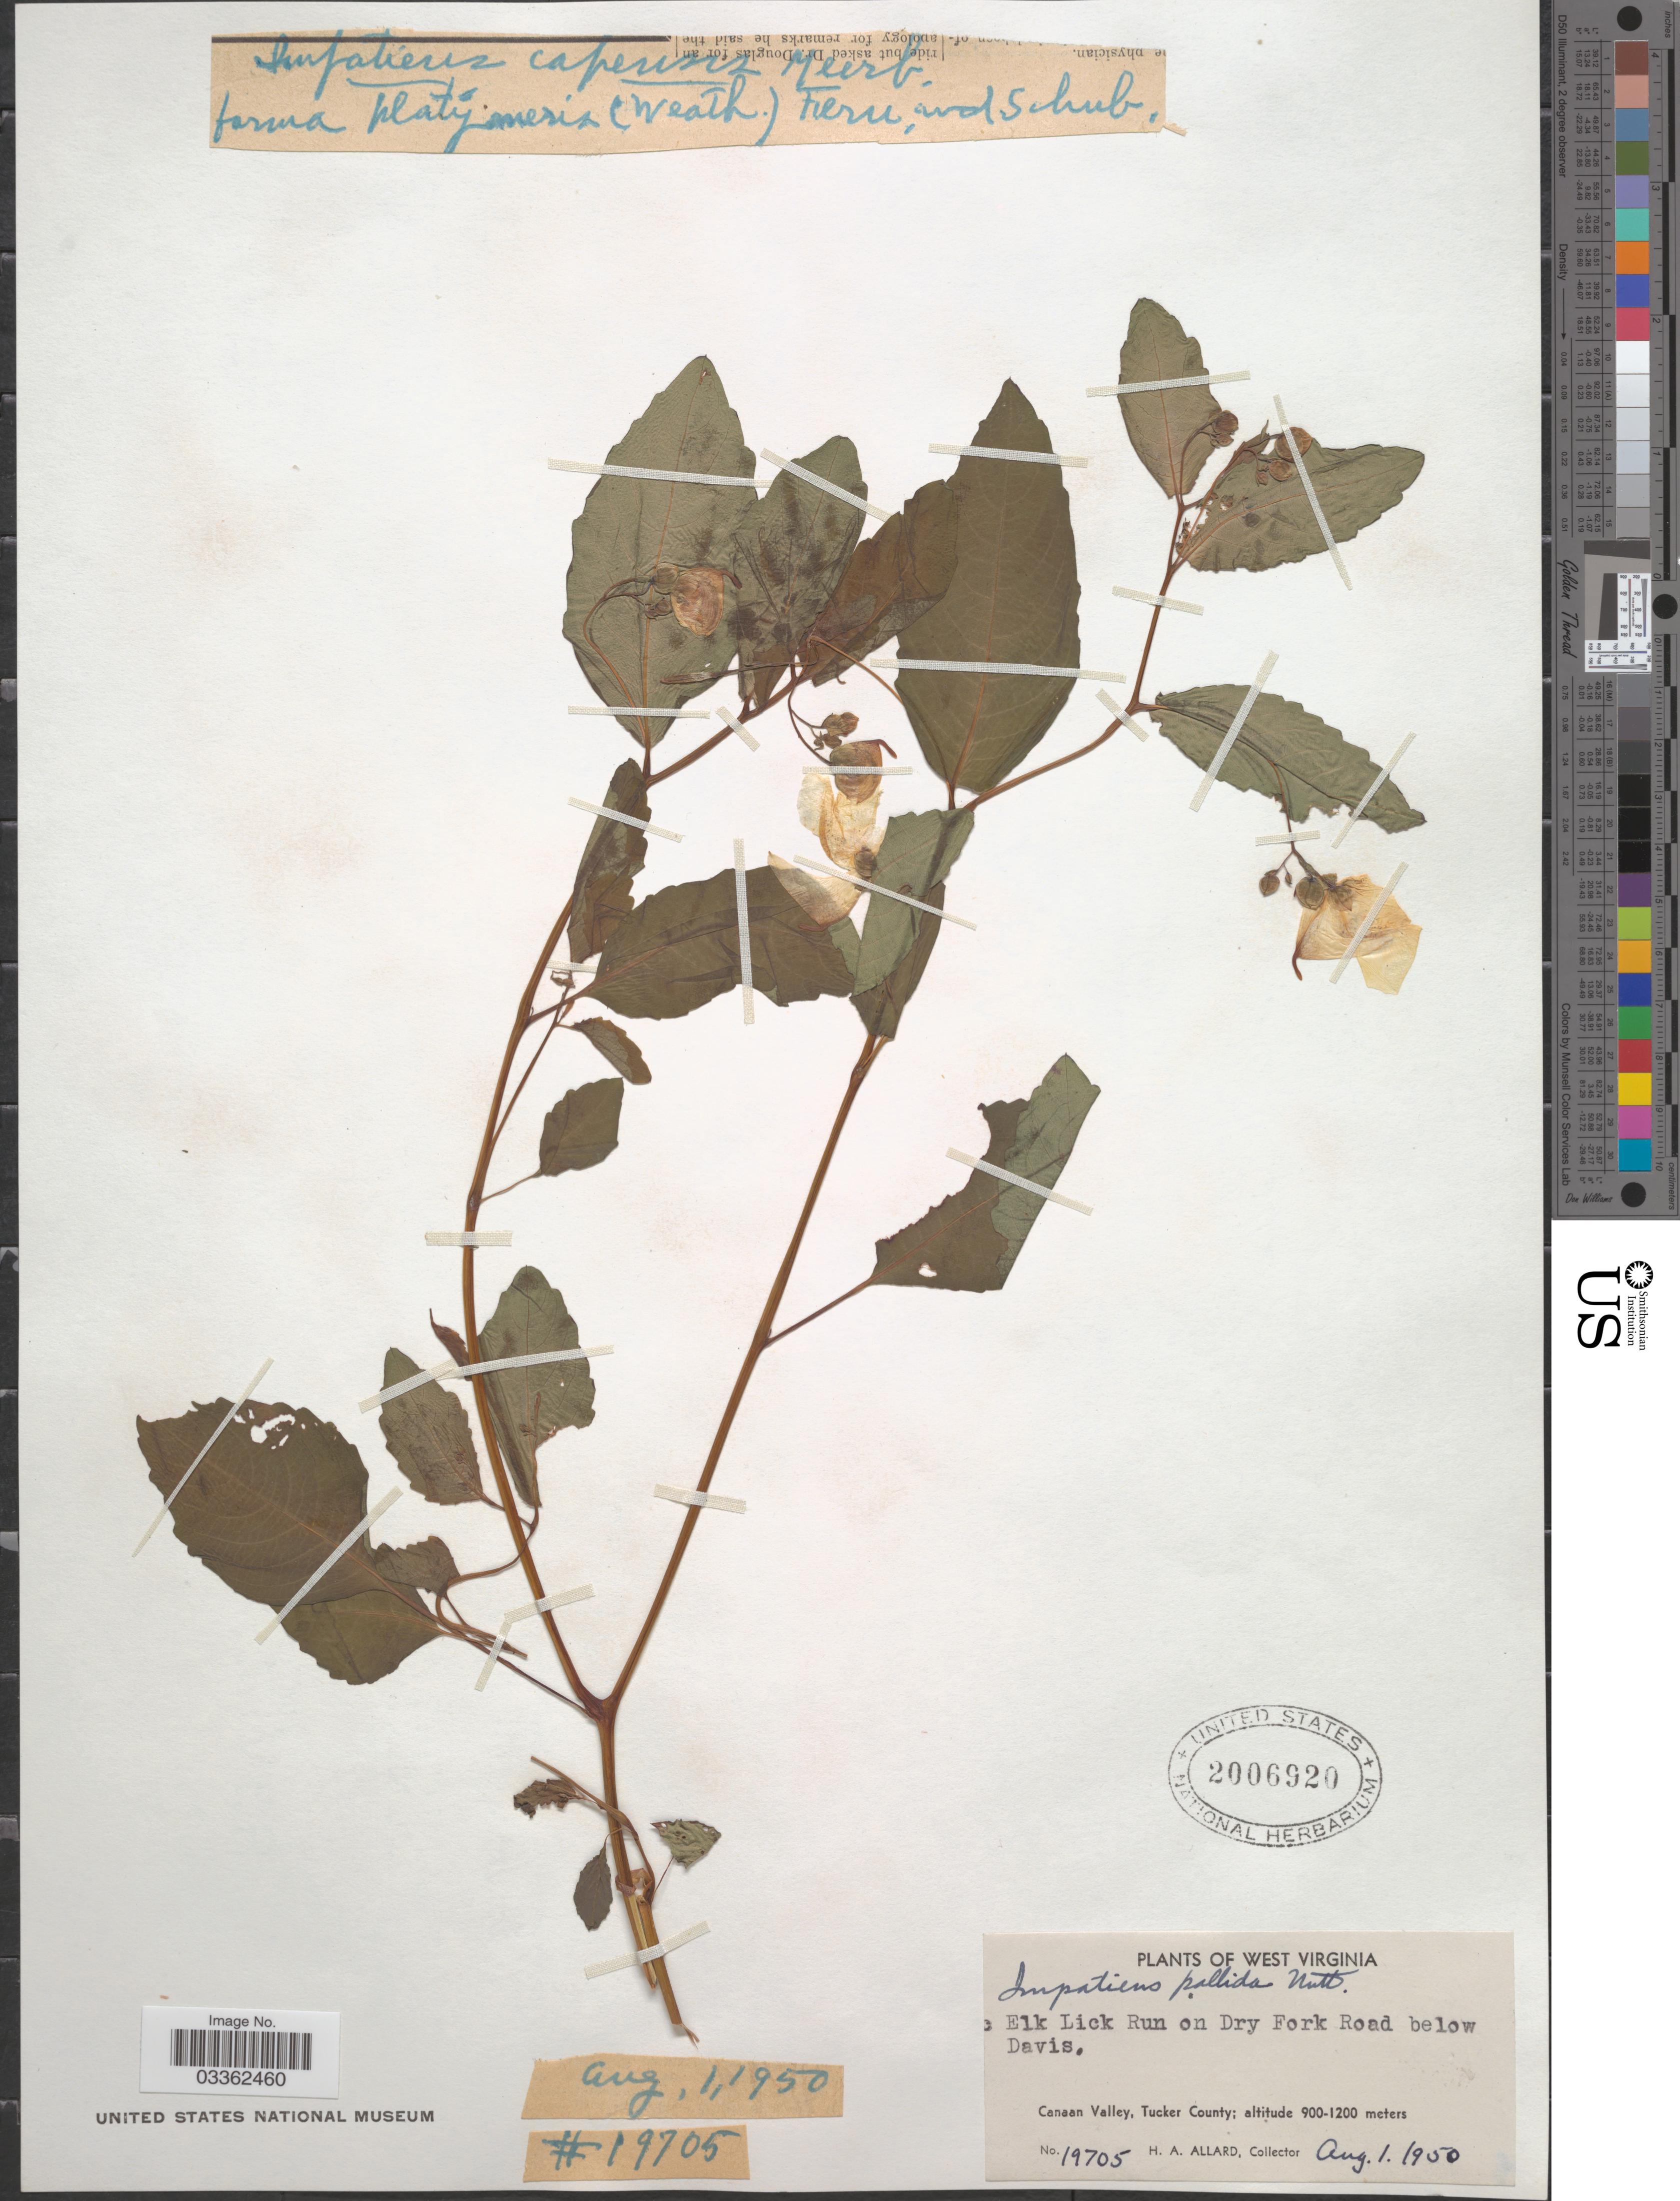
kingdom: Plantae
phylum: Tracheophyta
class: Magnoliopsida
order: Ericales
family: Balsaminaceae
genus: Impatiens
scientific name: Impatiens pallida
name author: Nutt.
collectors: H. A. Allard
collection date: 1950-08-01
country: United States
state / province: West Virginia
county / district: Tucker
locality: Elk Lick Run on Dry Fork Road below Davis. Canaan Valley, Tucker County.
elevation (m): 900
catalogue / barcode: US 2006920